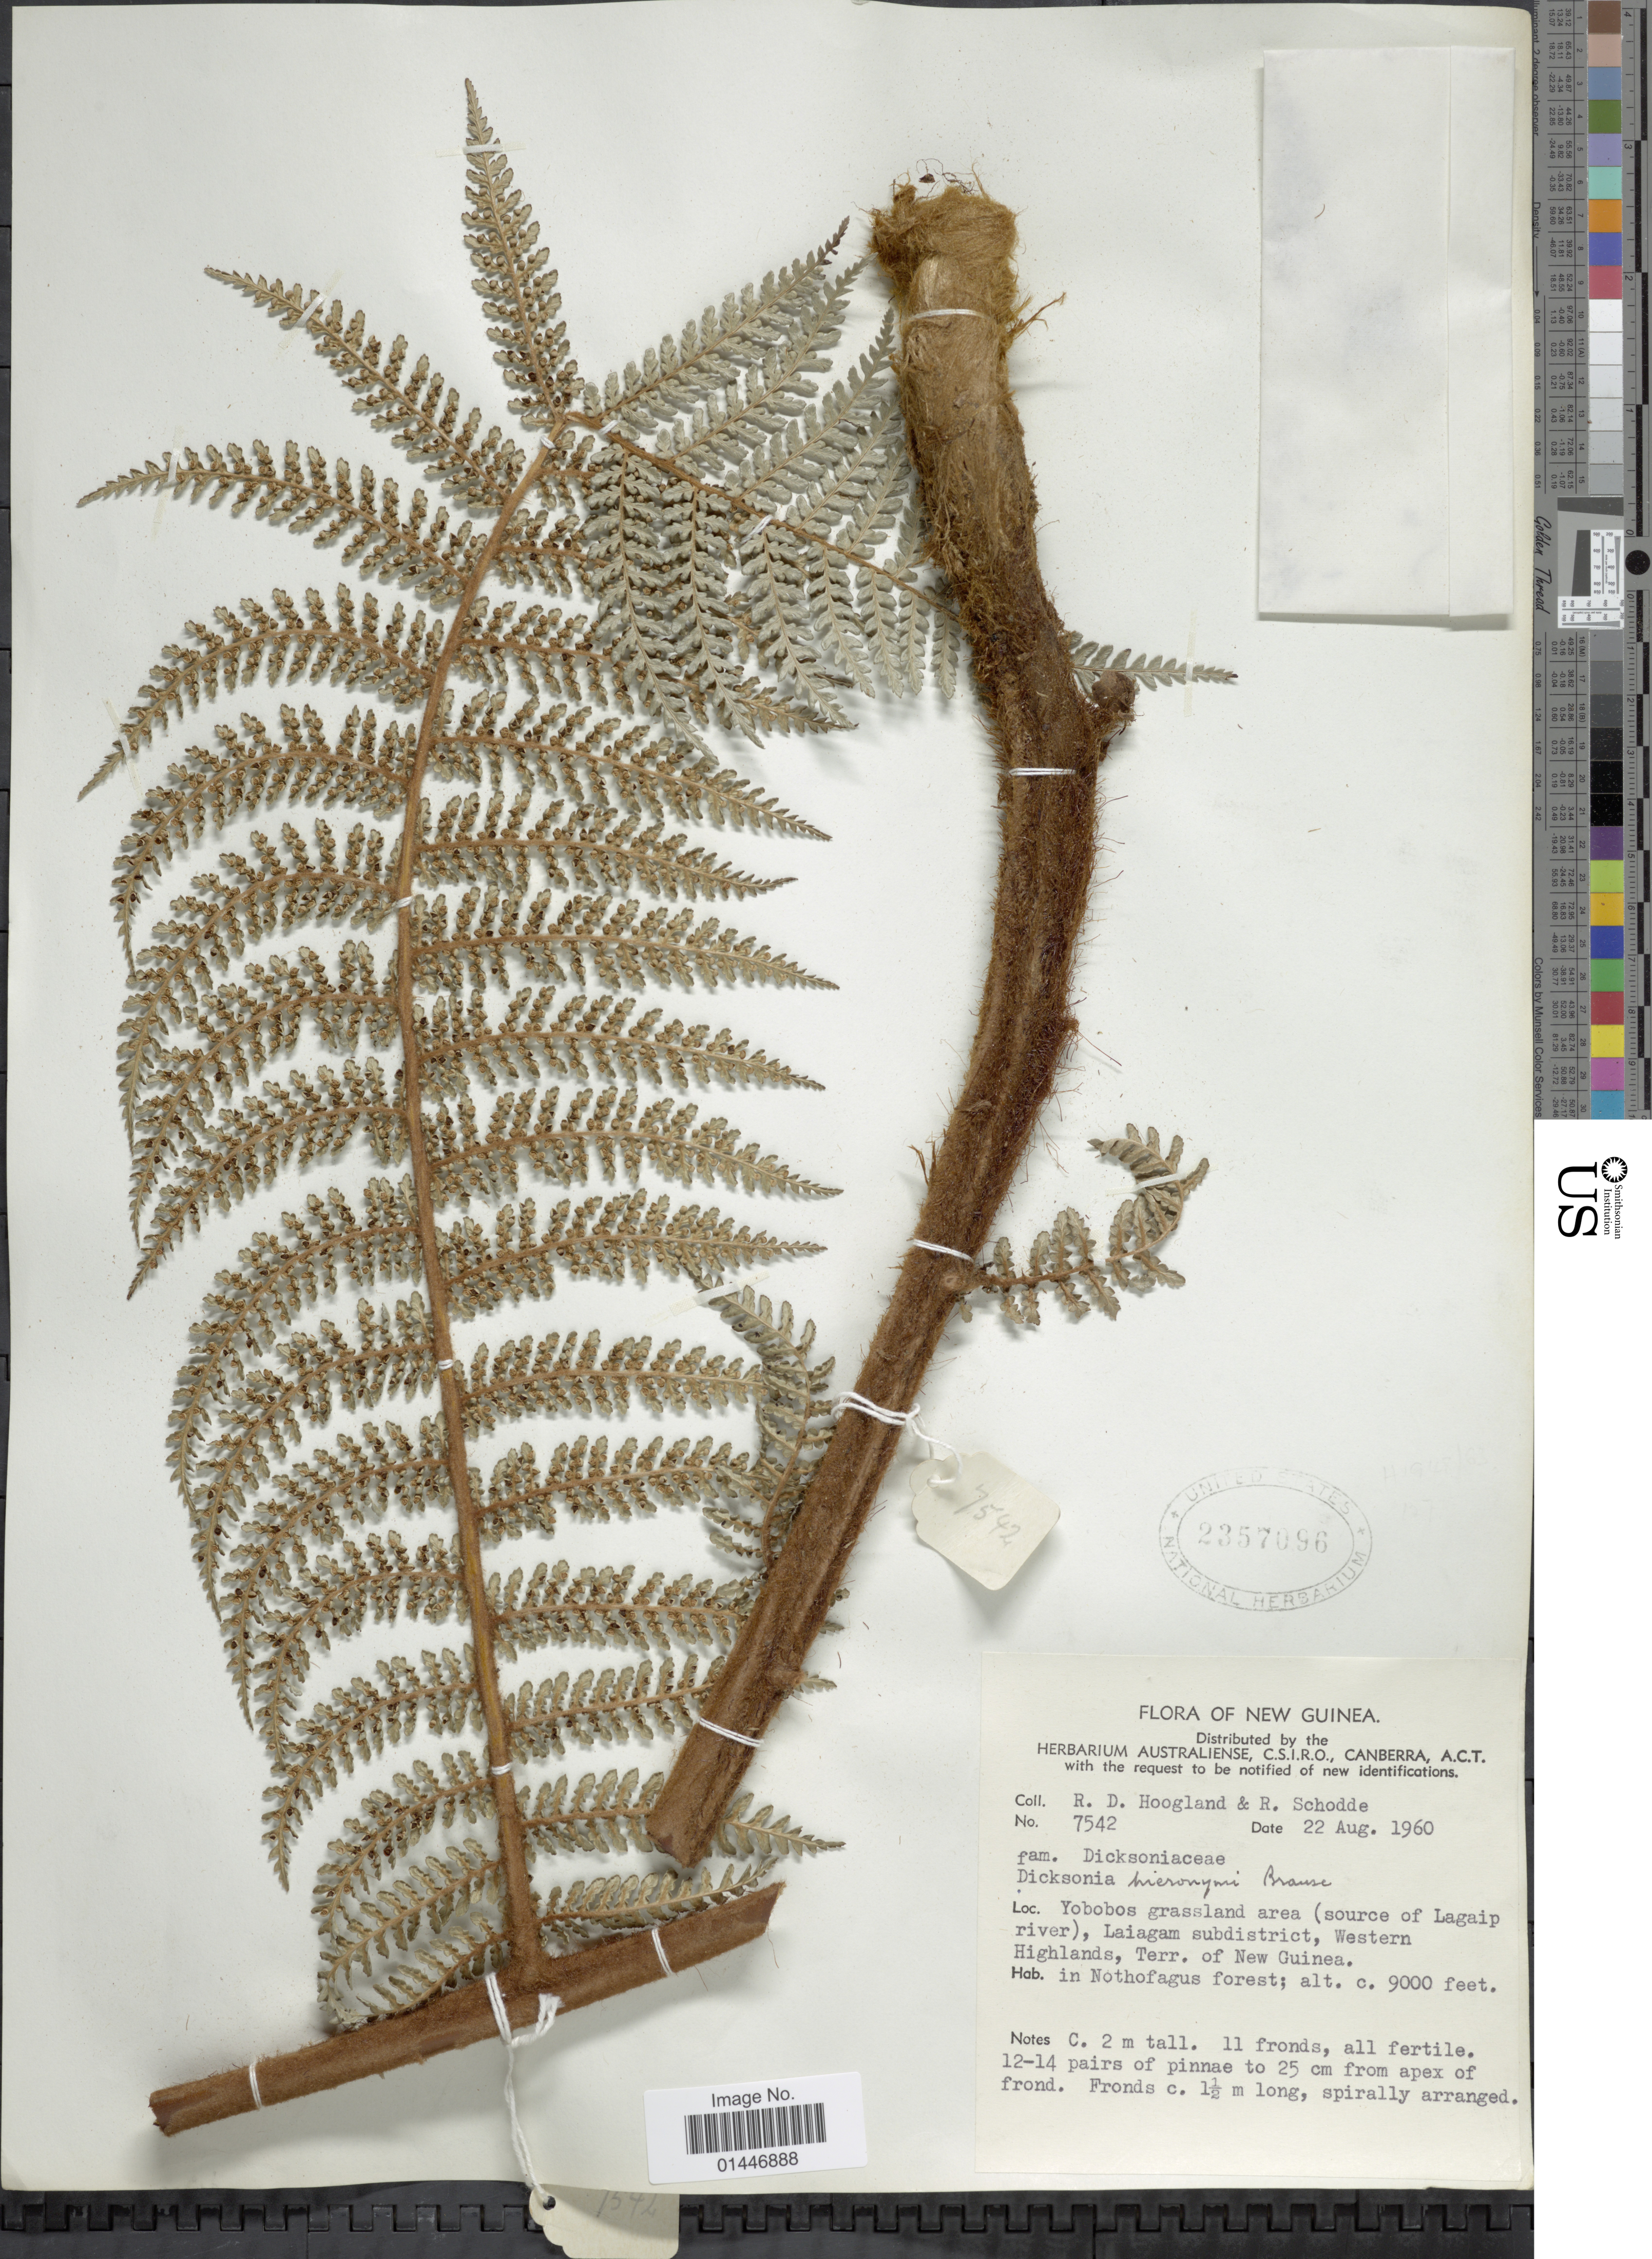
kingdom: Plantae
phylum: Tracheophyta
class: Polypodiopsida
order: Cyatheales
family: Dicksoniaceae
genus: Dicksonia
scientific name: Dicksonia lanigera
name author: Holttum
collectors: R. D. Hoogland & R. Schodde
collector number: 7542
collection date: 1960-08-22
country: Papua New Guinea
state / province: Western Highlands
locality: New Guinea, Yobobos grassland area (source of Lagaip river), Laiagam subdistrict, Terr. of New Guinea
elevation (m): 2743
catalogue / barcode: US 2357096